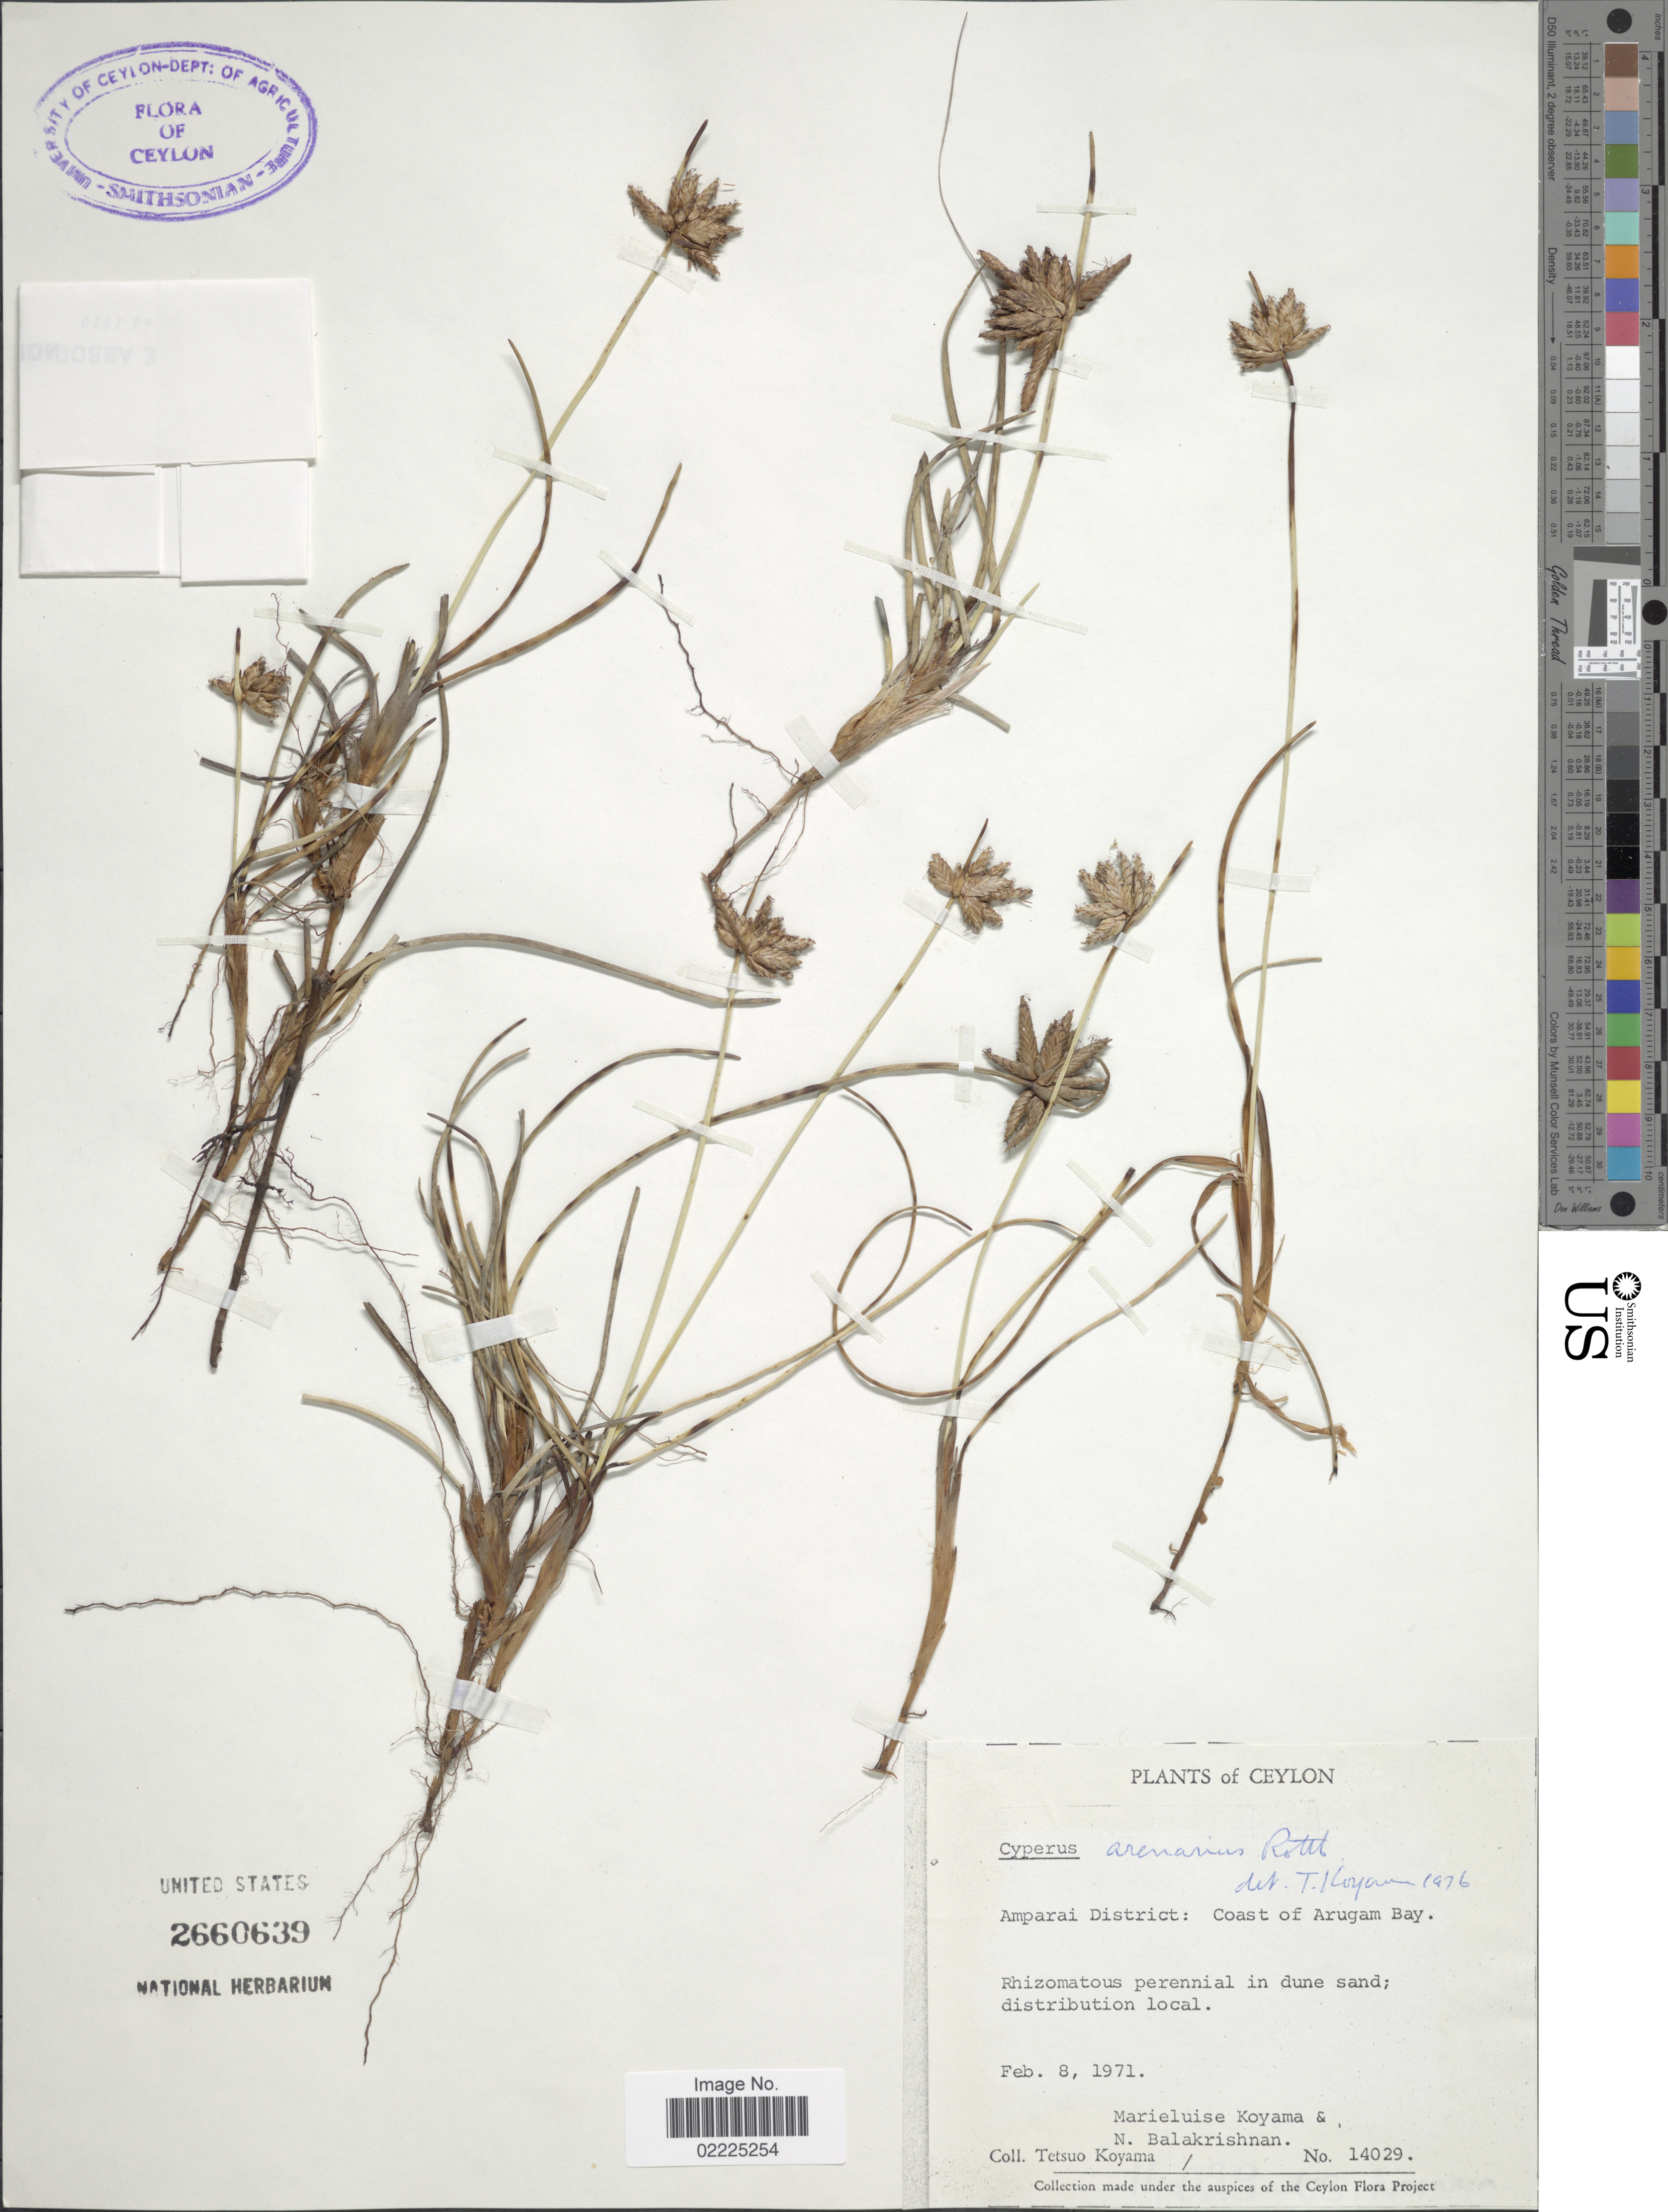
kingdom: Plantae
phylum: Tracheophyta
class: Liliopsida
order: Poales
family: Cyperaceae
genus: Cyperus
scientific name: Cyperus arenarius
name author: Retz.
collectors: T. Koyama, M. Koyama & N. Balakrishnan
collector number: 14029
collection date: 1971-02-08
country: Sri Lanka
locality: Ceylon, Amparai District: Coast of Arugam Bay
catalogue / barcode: US 2660639